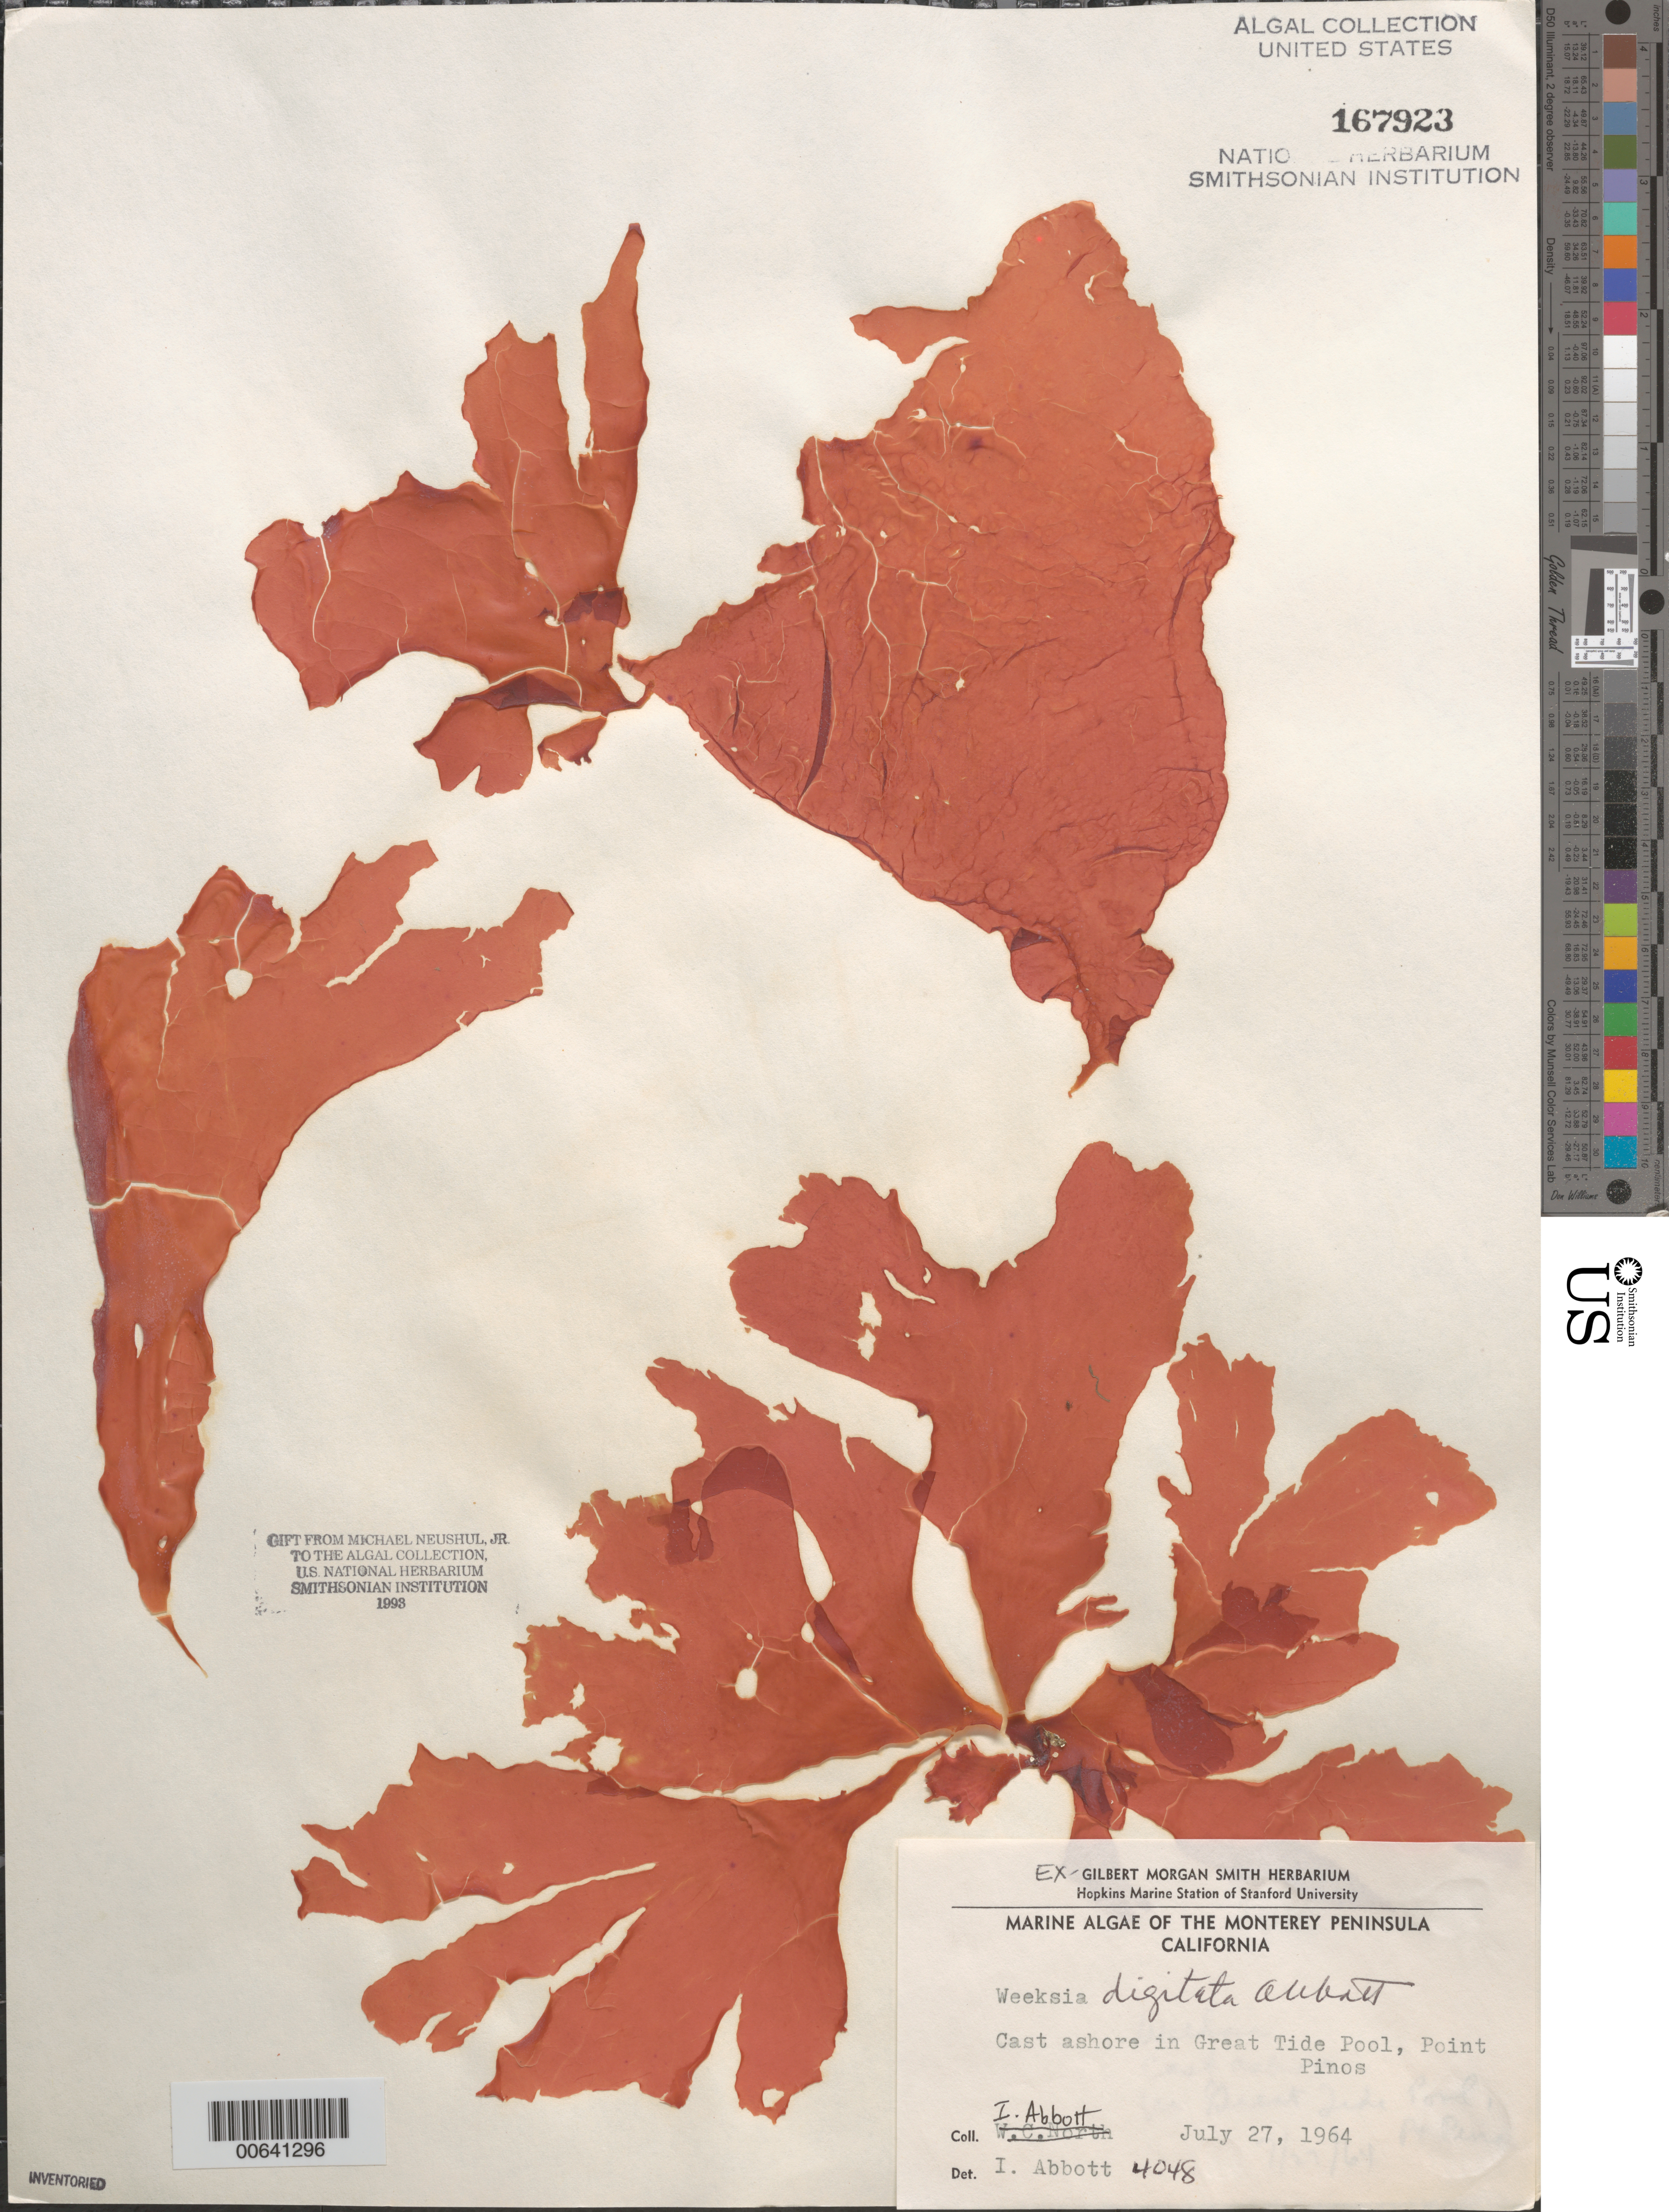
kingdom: Plantae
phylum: Rhodophyta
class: Florideophyceae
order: Gigartinales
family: Dumontiaceae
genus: Weeksia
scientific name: Weeksia digitata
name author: I.A. Abbott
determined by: Abbott, Isabella A.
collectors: I. A. Abbott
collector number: IAA 4048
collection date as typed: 27 Jul 1964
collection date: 1964-07-27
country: United States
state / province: California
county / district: Monterey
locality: Point Pinos, Great Tide Pool, Monterey Peninsula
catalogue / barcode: US 167923